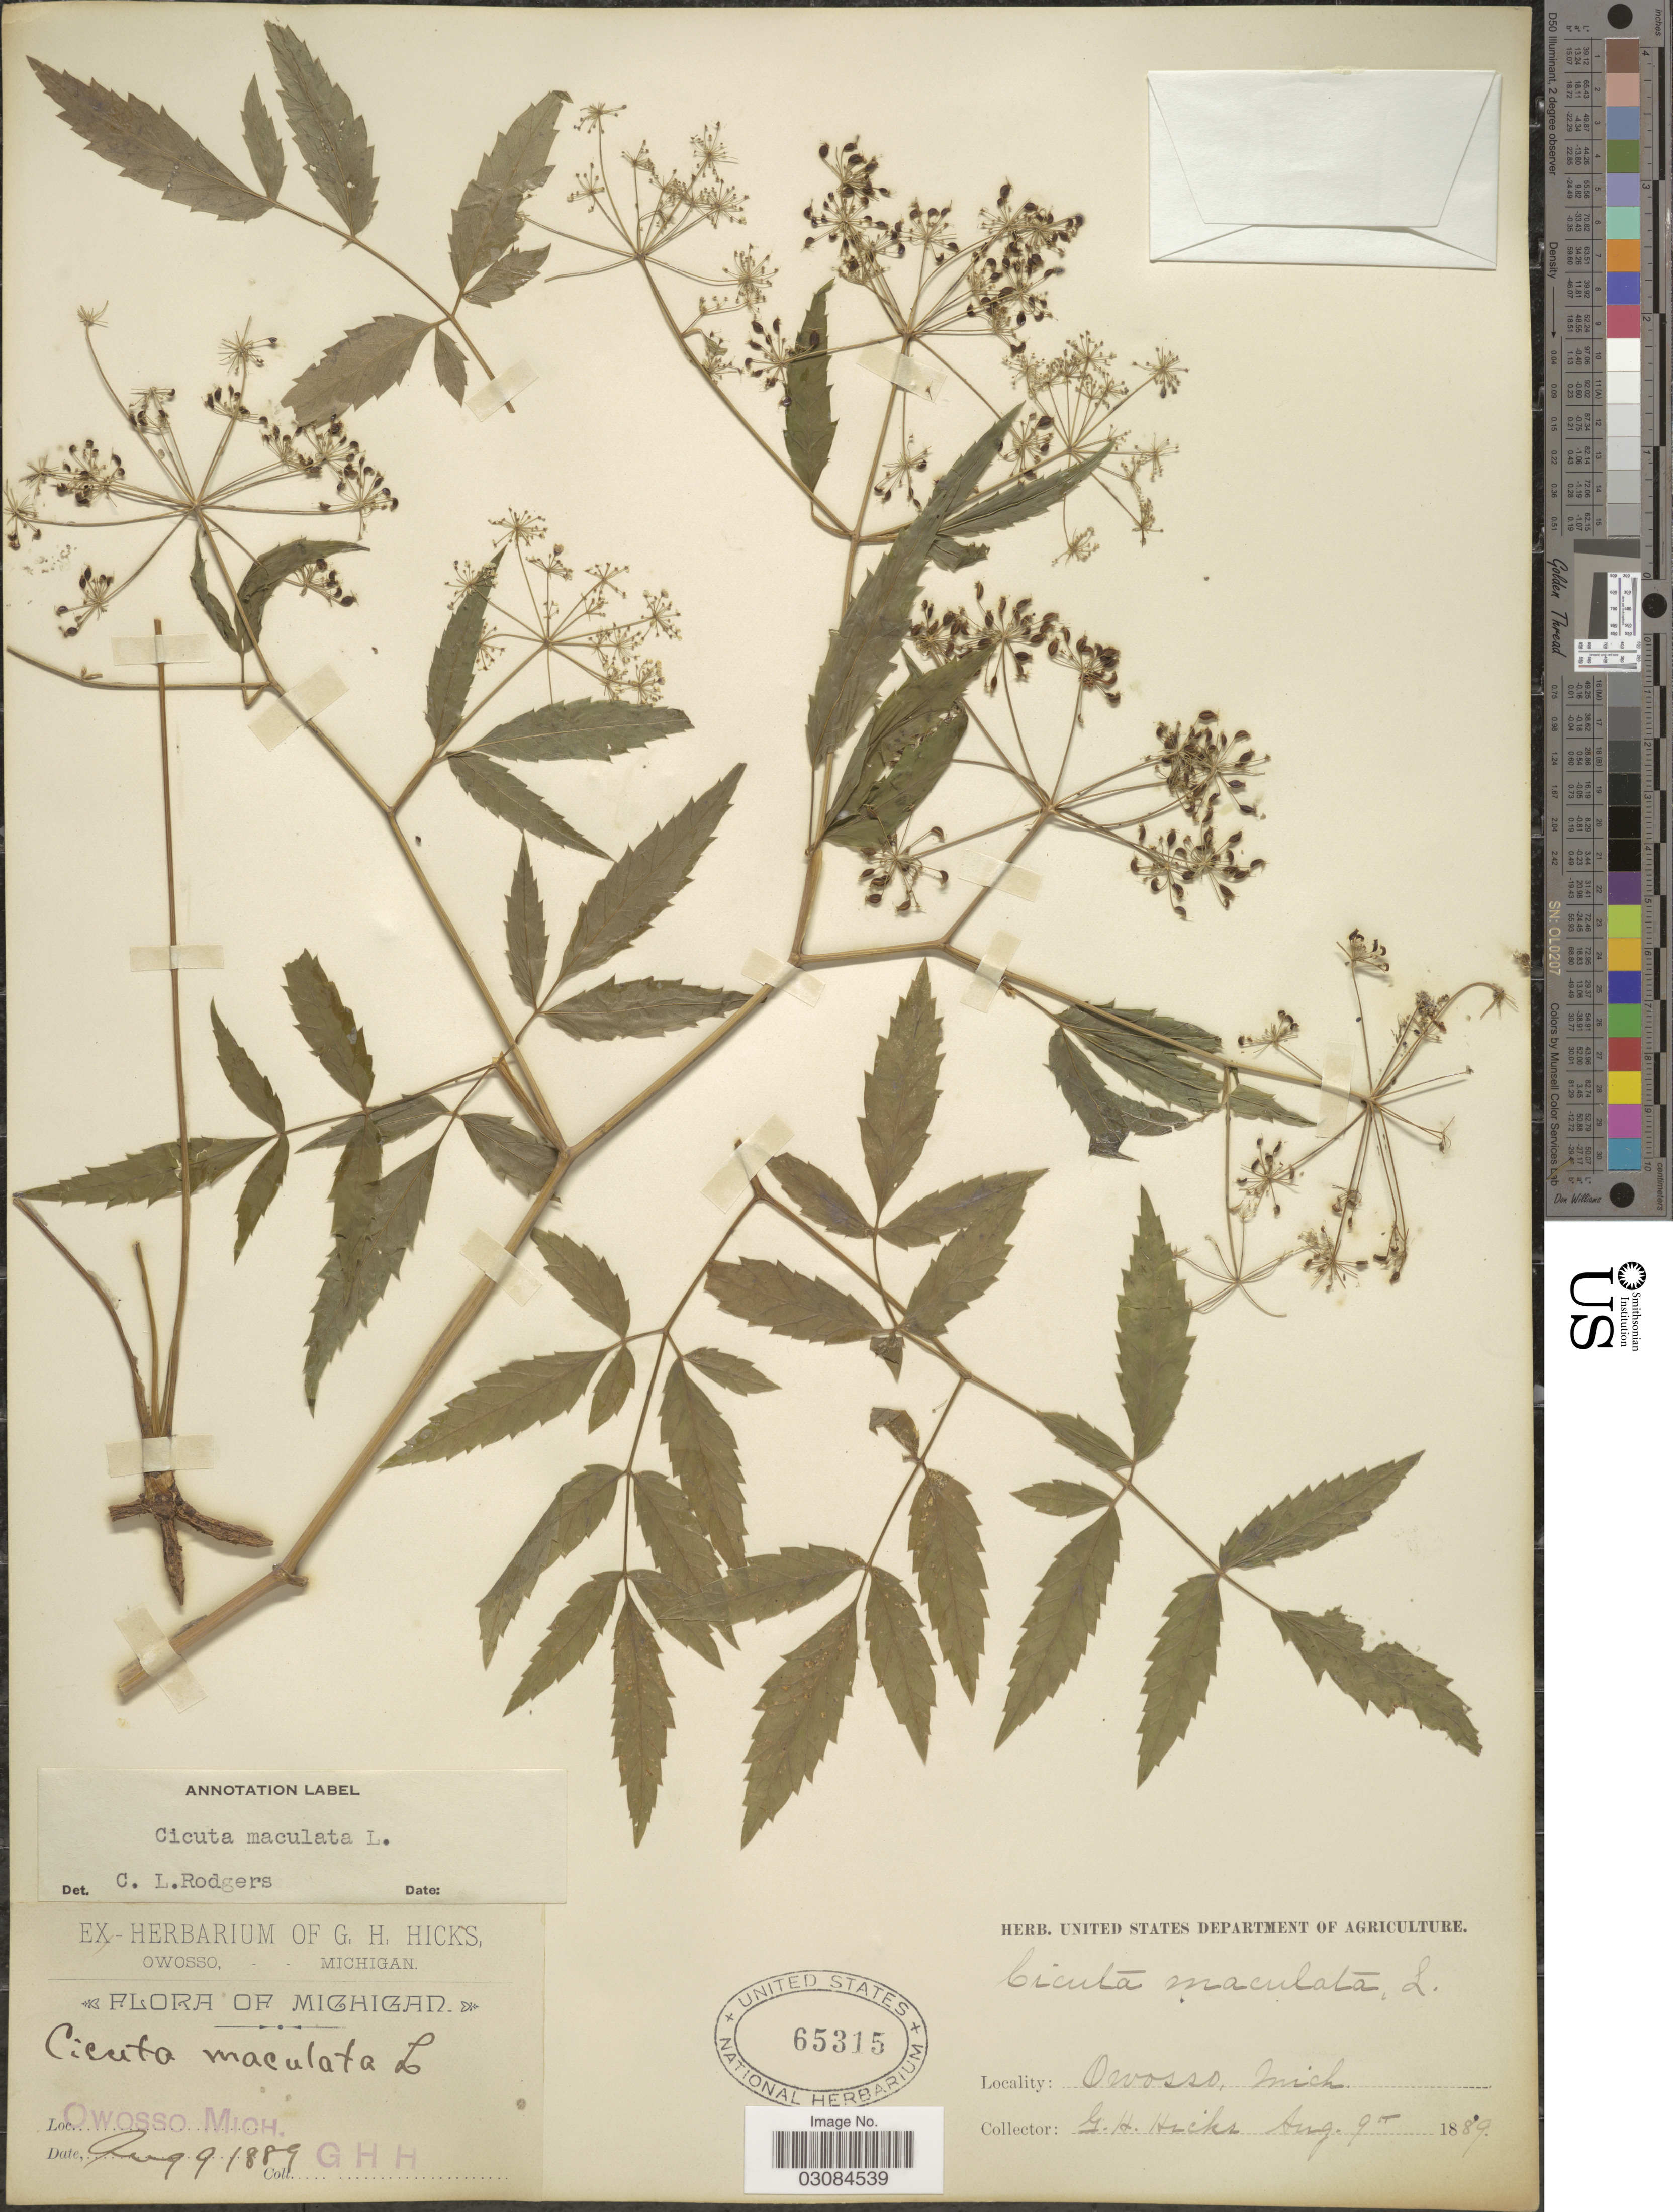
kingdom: Plantae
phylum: Tracheophyta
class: Magnoliopsida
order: Apiales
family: Apiaceae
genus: Cicuta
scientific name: Cicuta maculata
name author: L.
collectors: G. Hicks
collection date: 1889-08-09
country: United States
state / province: Michigan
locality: Owosso, Mich.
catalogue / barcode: US 65315